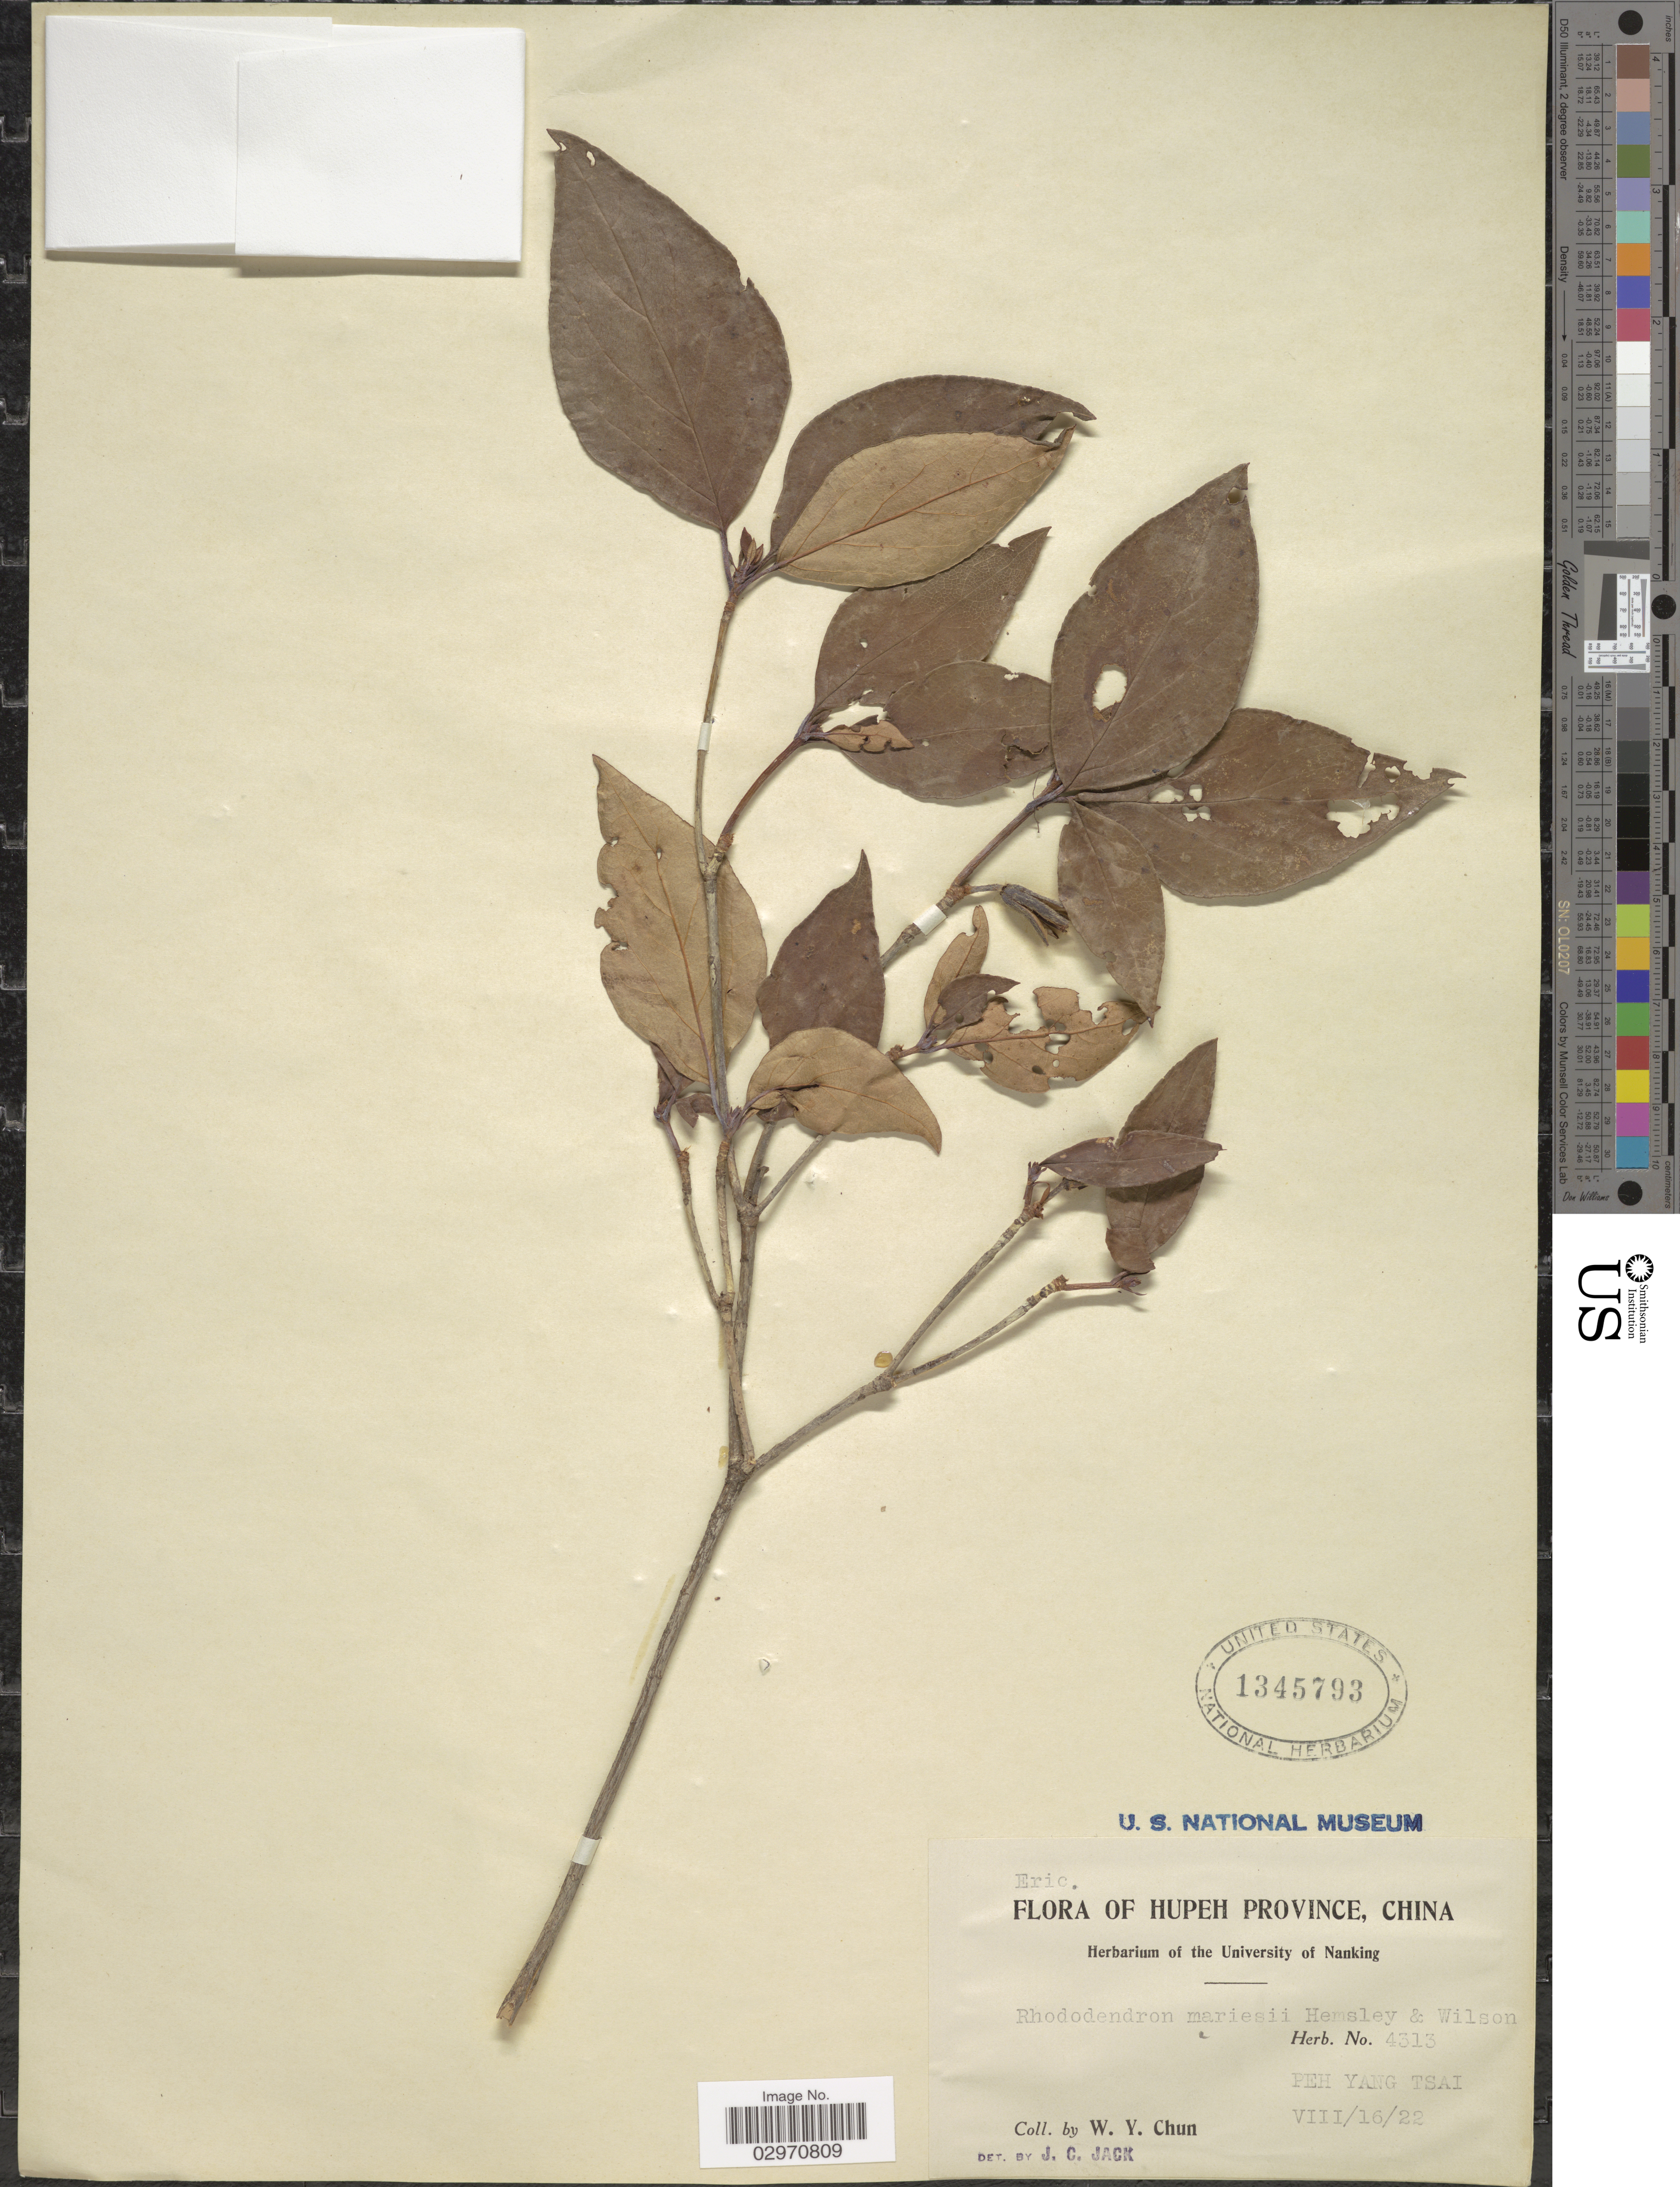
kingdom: Plantae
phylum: Tracheophyta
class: Magnoliopsida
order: Ericales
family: Ericaceae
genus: Rhododendron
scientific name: Rhododendron farrerae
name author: Sweet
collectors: W. Y. Chun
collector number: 4313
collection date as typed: Transcribed d/m/y: 16/8/22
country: China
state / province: Hubei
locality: Hupeh Province, Peh Yang Tsai.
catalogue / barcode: US 1345793